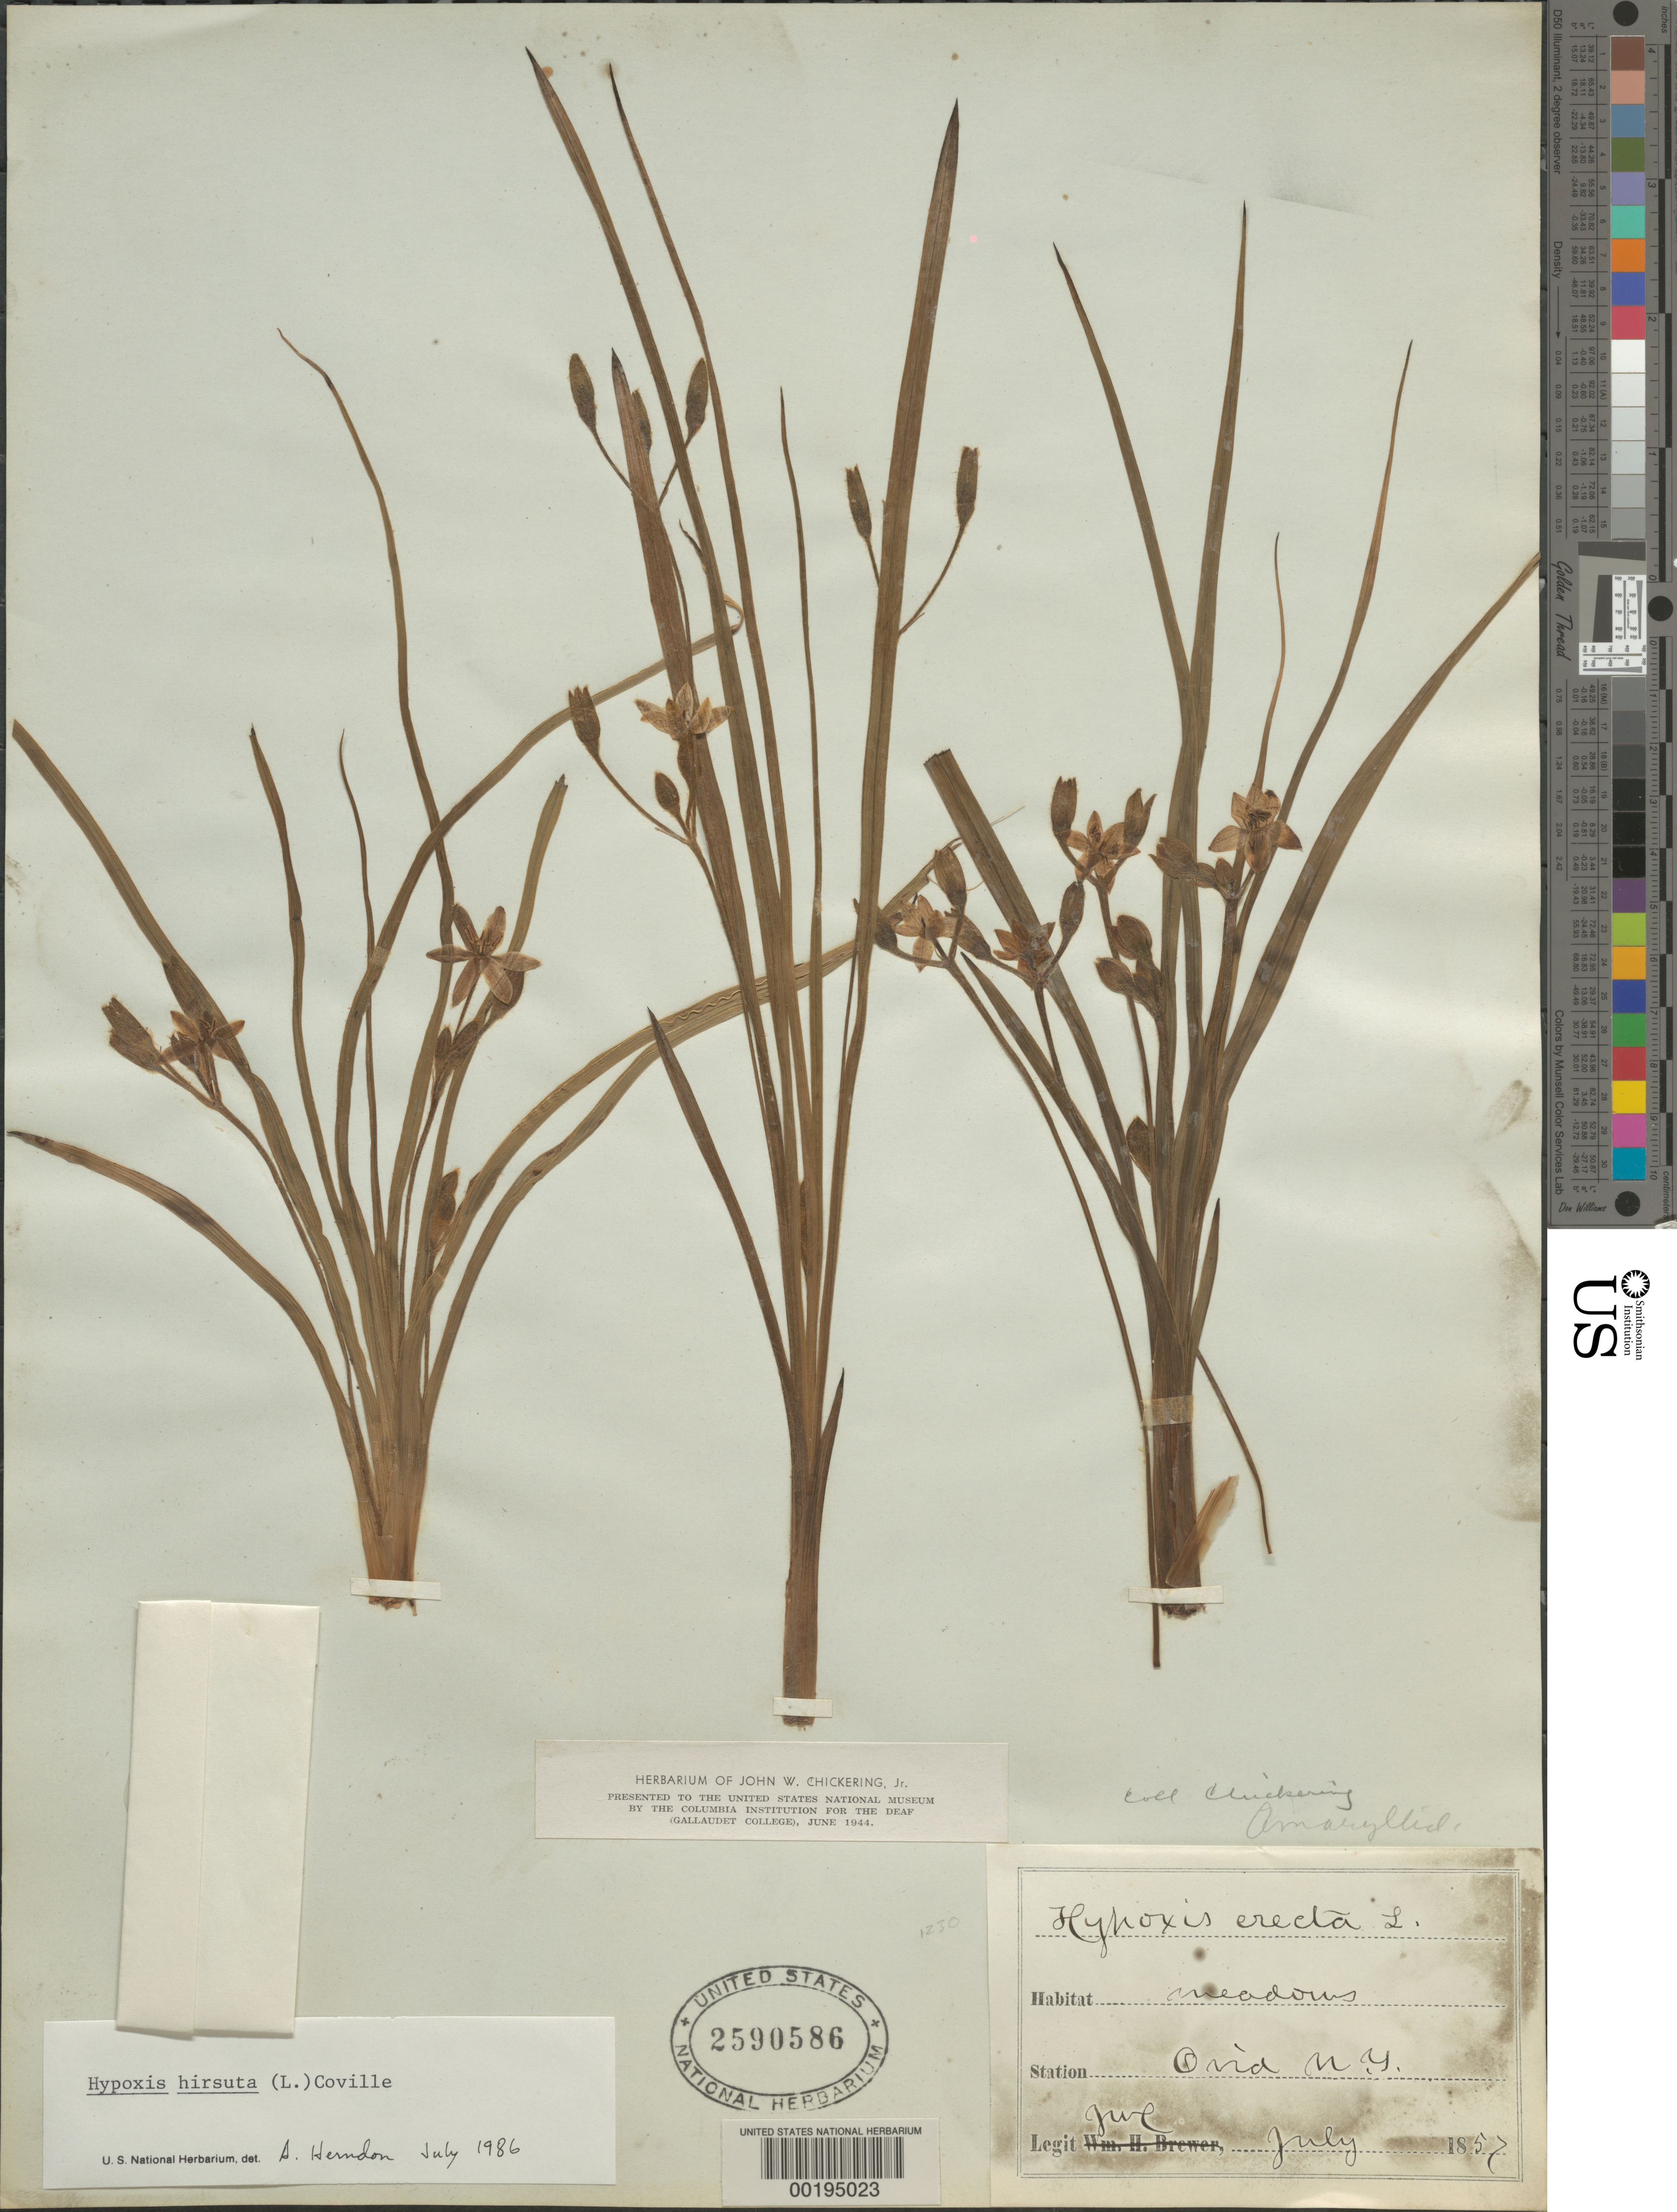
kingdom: Plantae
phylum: Tracheophyta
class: Liliopsida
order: Asparagales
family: Hypoxidaceae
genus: Hypoxis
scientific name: Hypoxis hirsuta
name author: (L.) Coville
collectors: J. W. Chickering Jr.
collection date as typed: Jul 1857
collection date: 1857-07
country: United States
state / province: New York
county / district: Seneca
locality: Ovid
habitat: Meadows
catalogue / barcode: US 2590586